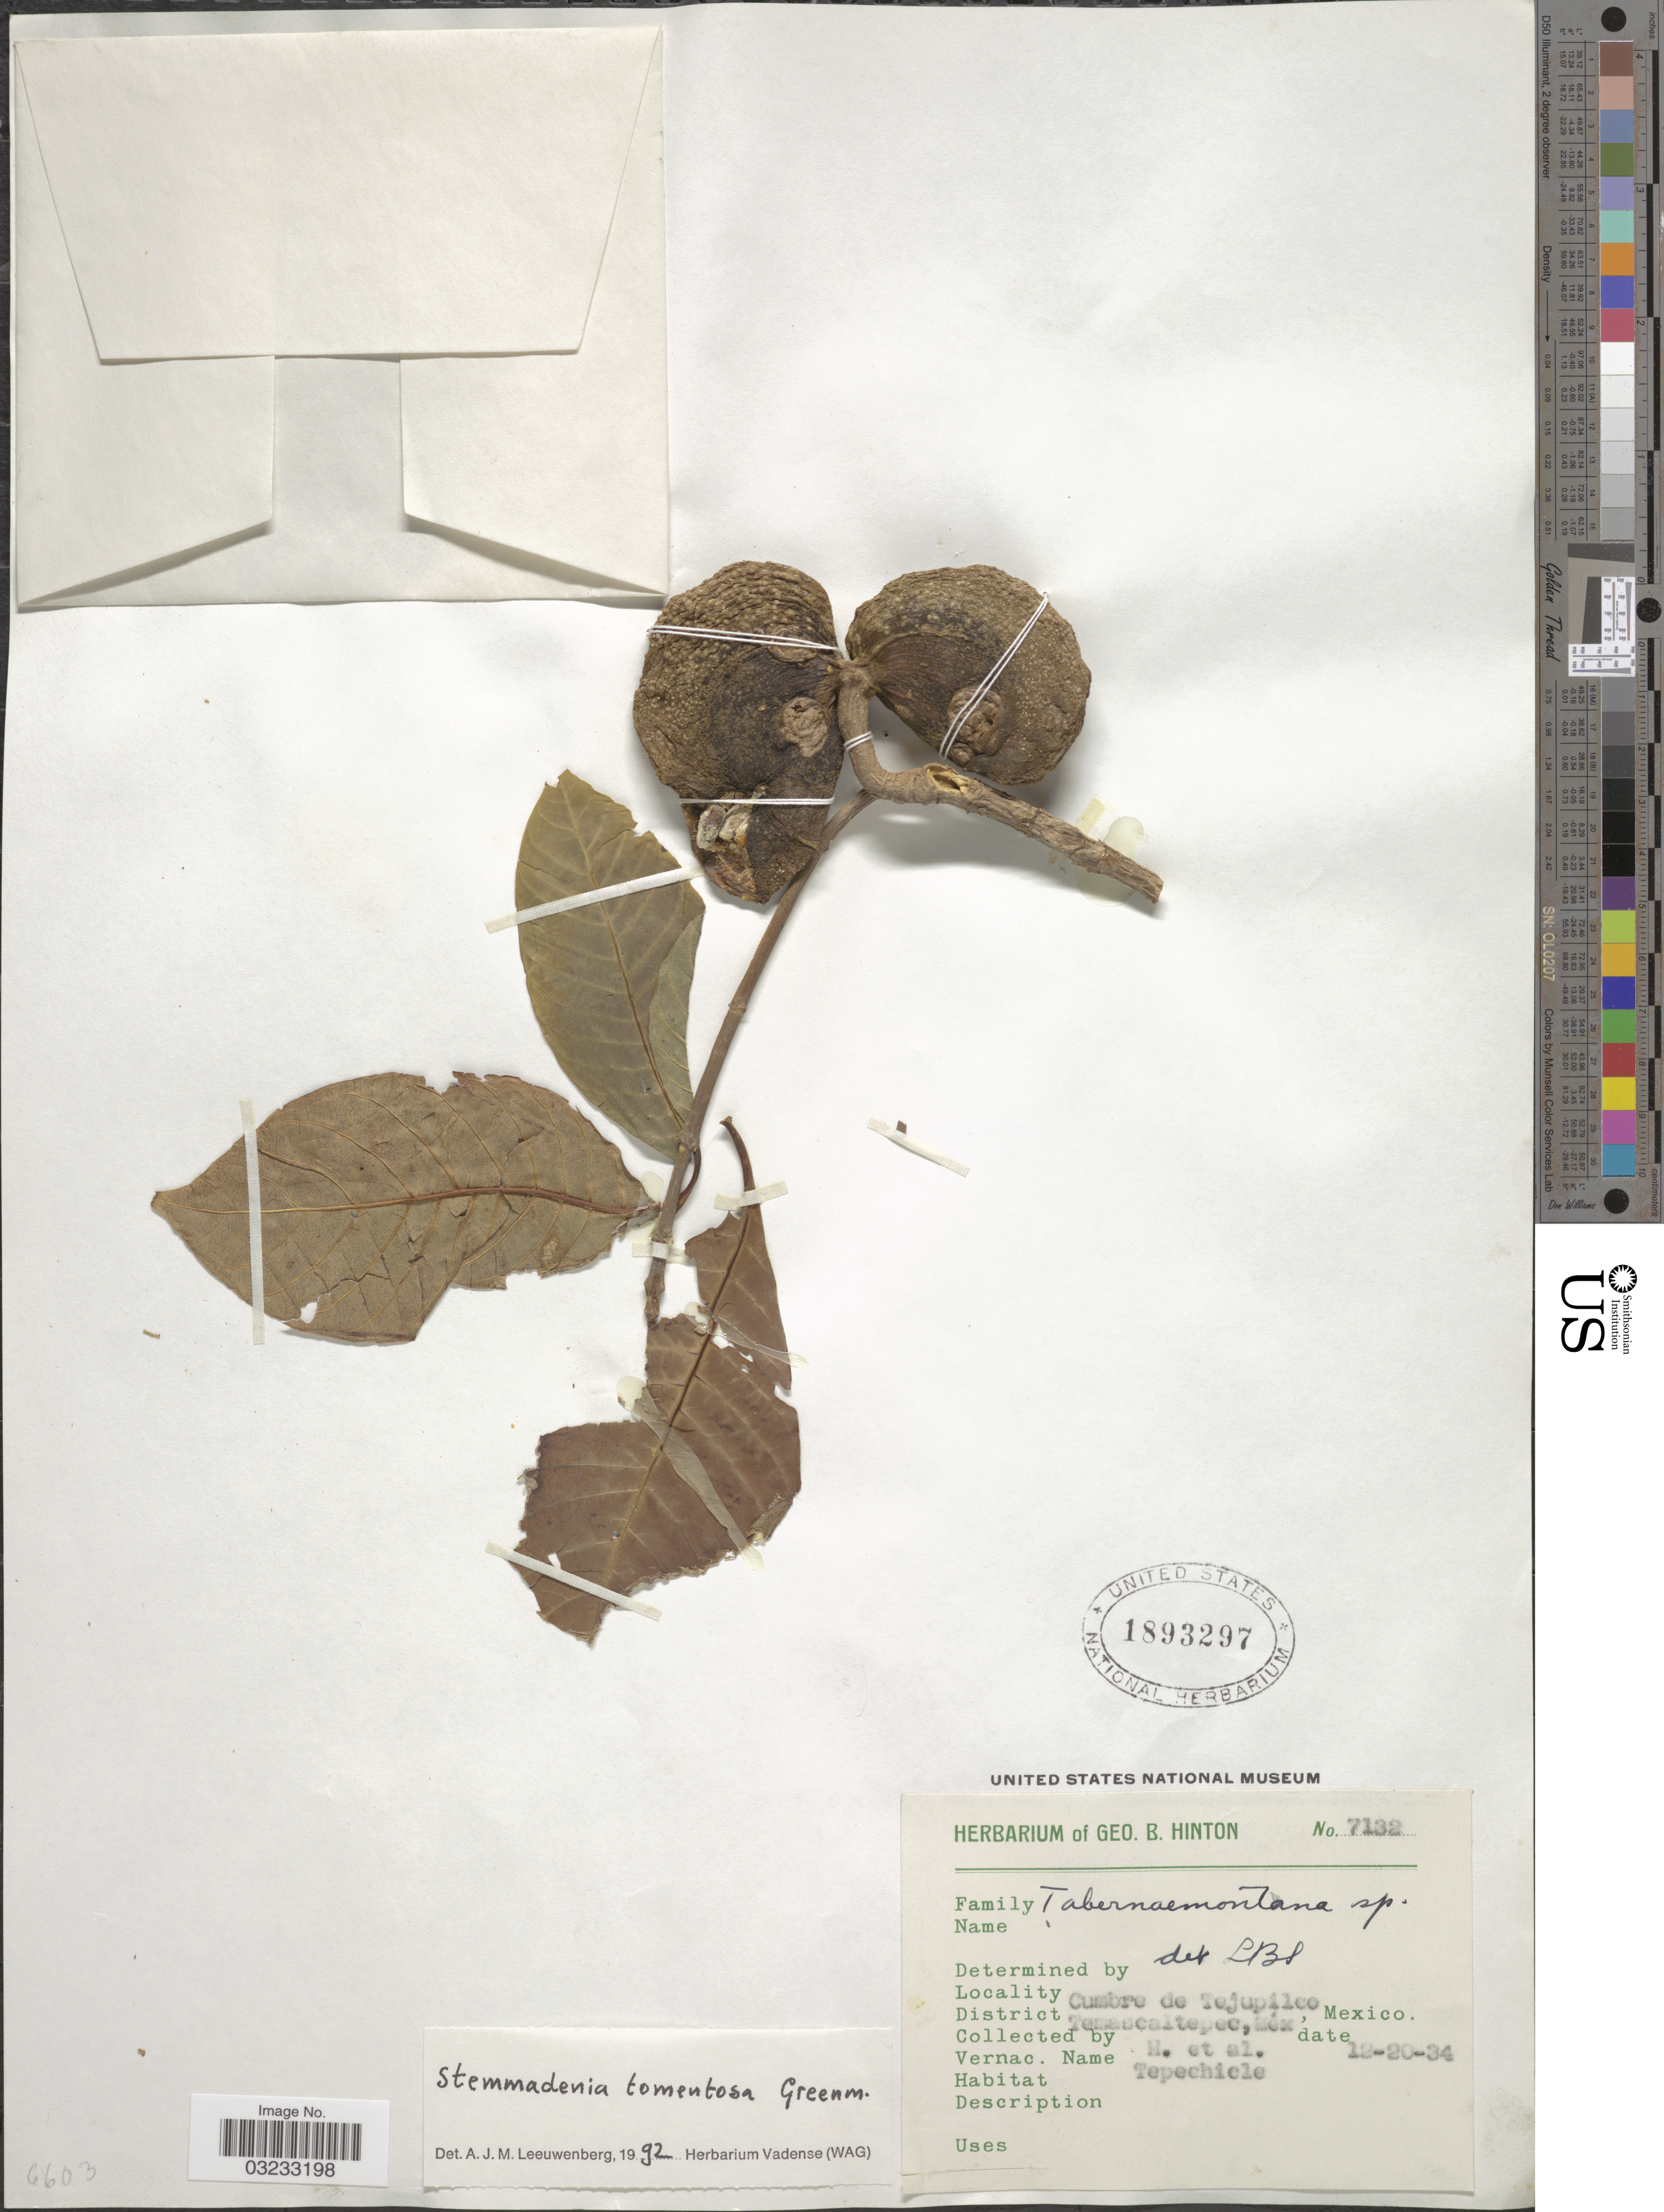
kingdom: Plantae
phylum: Tracheophyta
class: Magnoliopsida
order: Gentianales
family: Apocynaceae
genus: Stemmadenia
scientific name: Stemmadenia tomentosa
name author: Greenm.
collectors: G. B. Hinton & et al.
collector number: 7132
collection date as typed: Transcribed d/m/y: 20/12/34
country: Mexico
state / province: México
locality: Cumbre de Tejupilco. District Temascaltepec.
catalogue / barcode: US 1893297